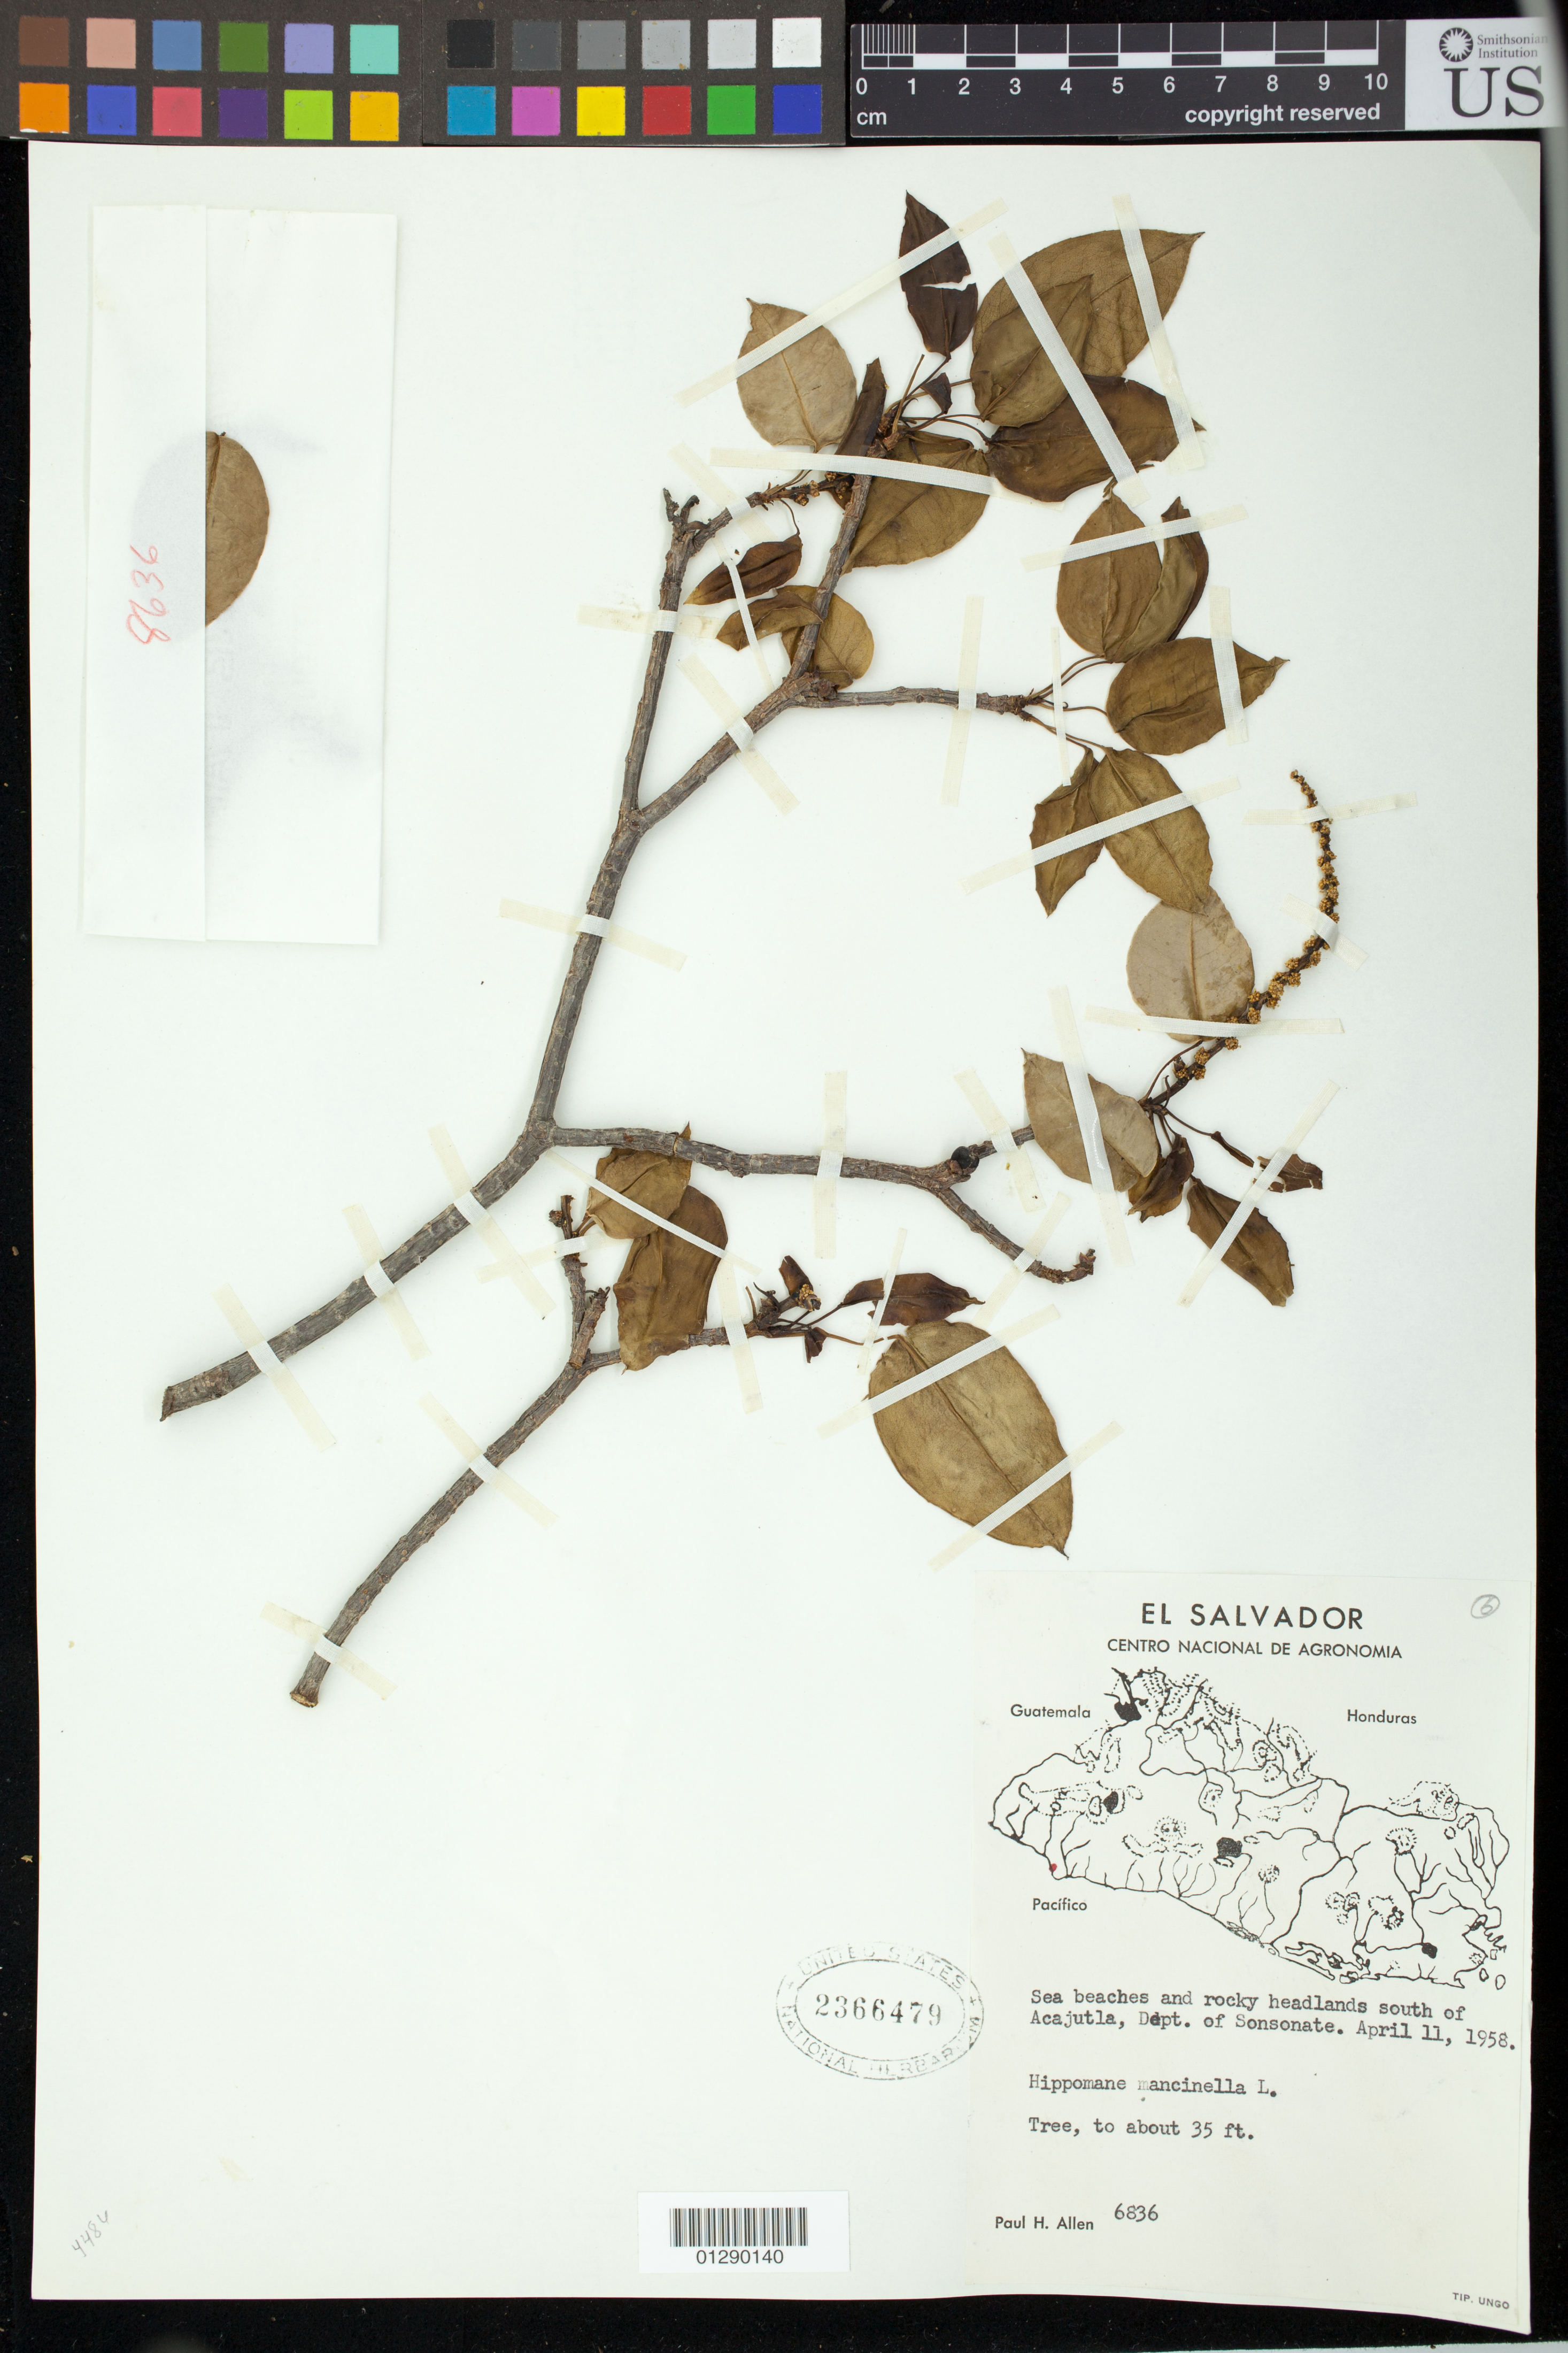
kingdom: Plantae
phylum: Tracheophyta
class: Magnoliopsida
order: Malpighiales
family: Euphorbiaceae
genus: Hippomane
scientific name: Hippomane mancinella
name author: L.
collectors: P. H. Allen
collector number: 6836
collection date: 1958-04-11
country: El Salvador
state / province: Sonsonate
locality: headlands south of Acajutla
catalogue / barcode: US 2366479